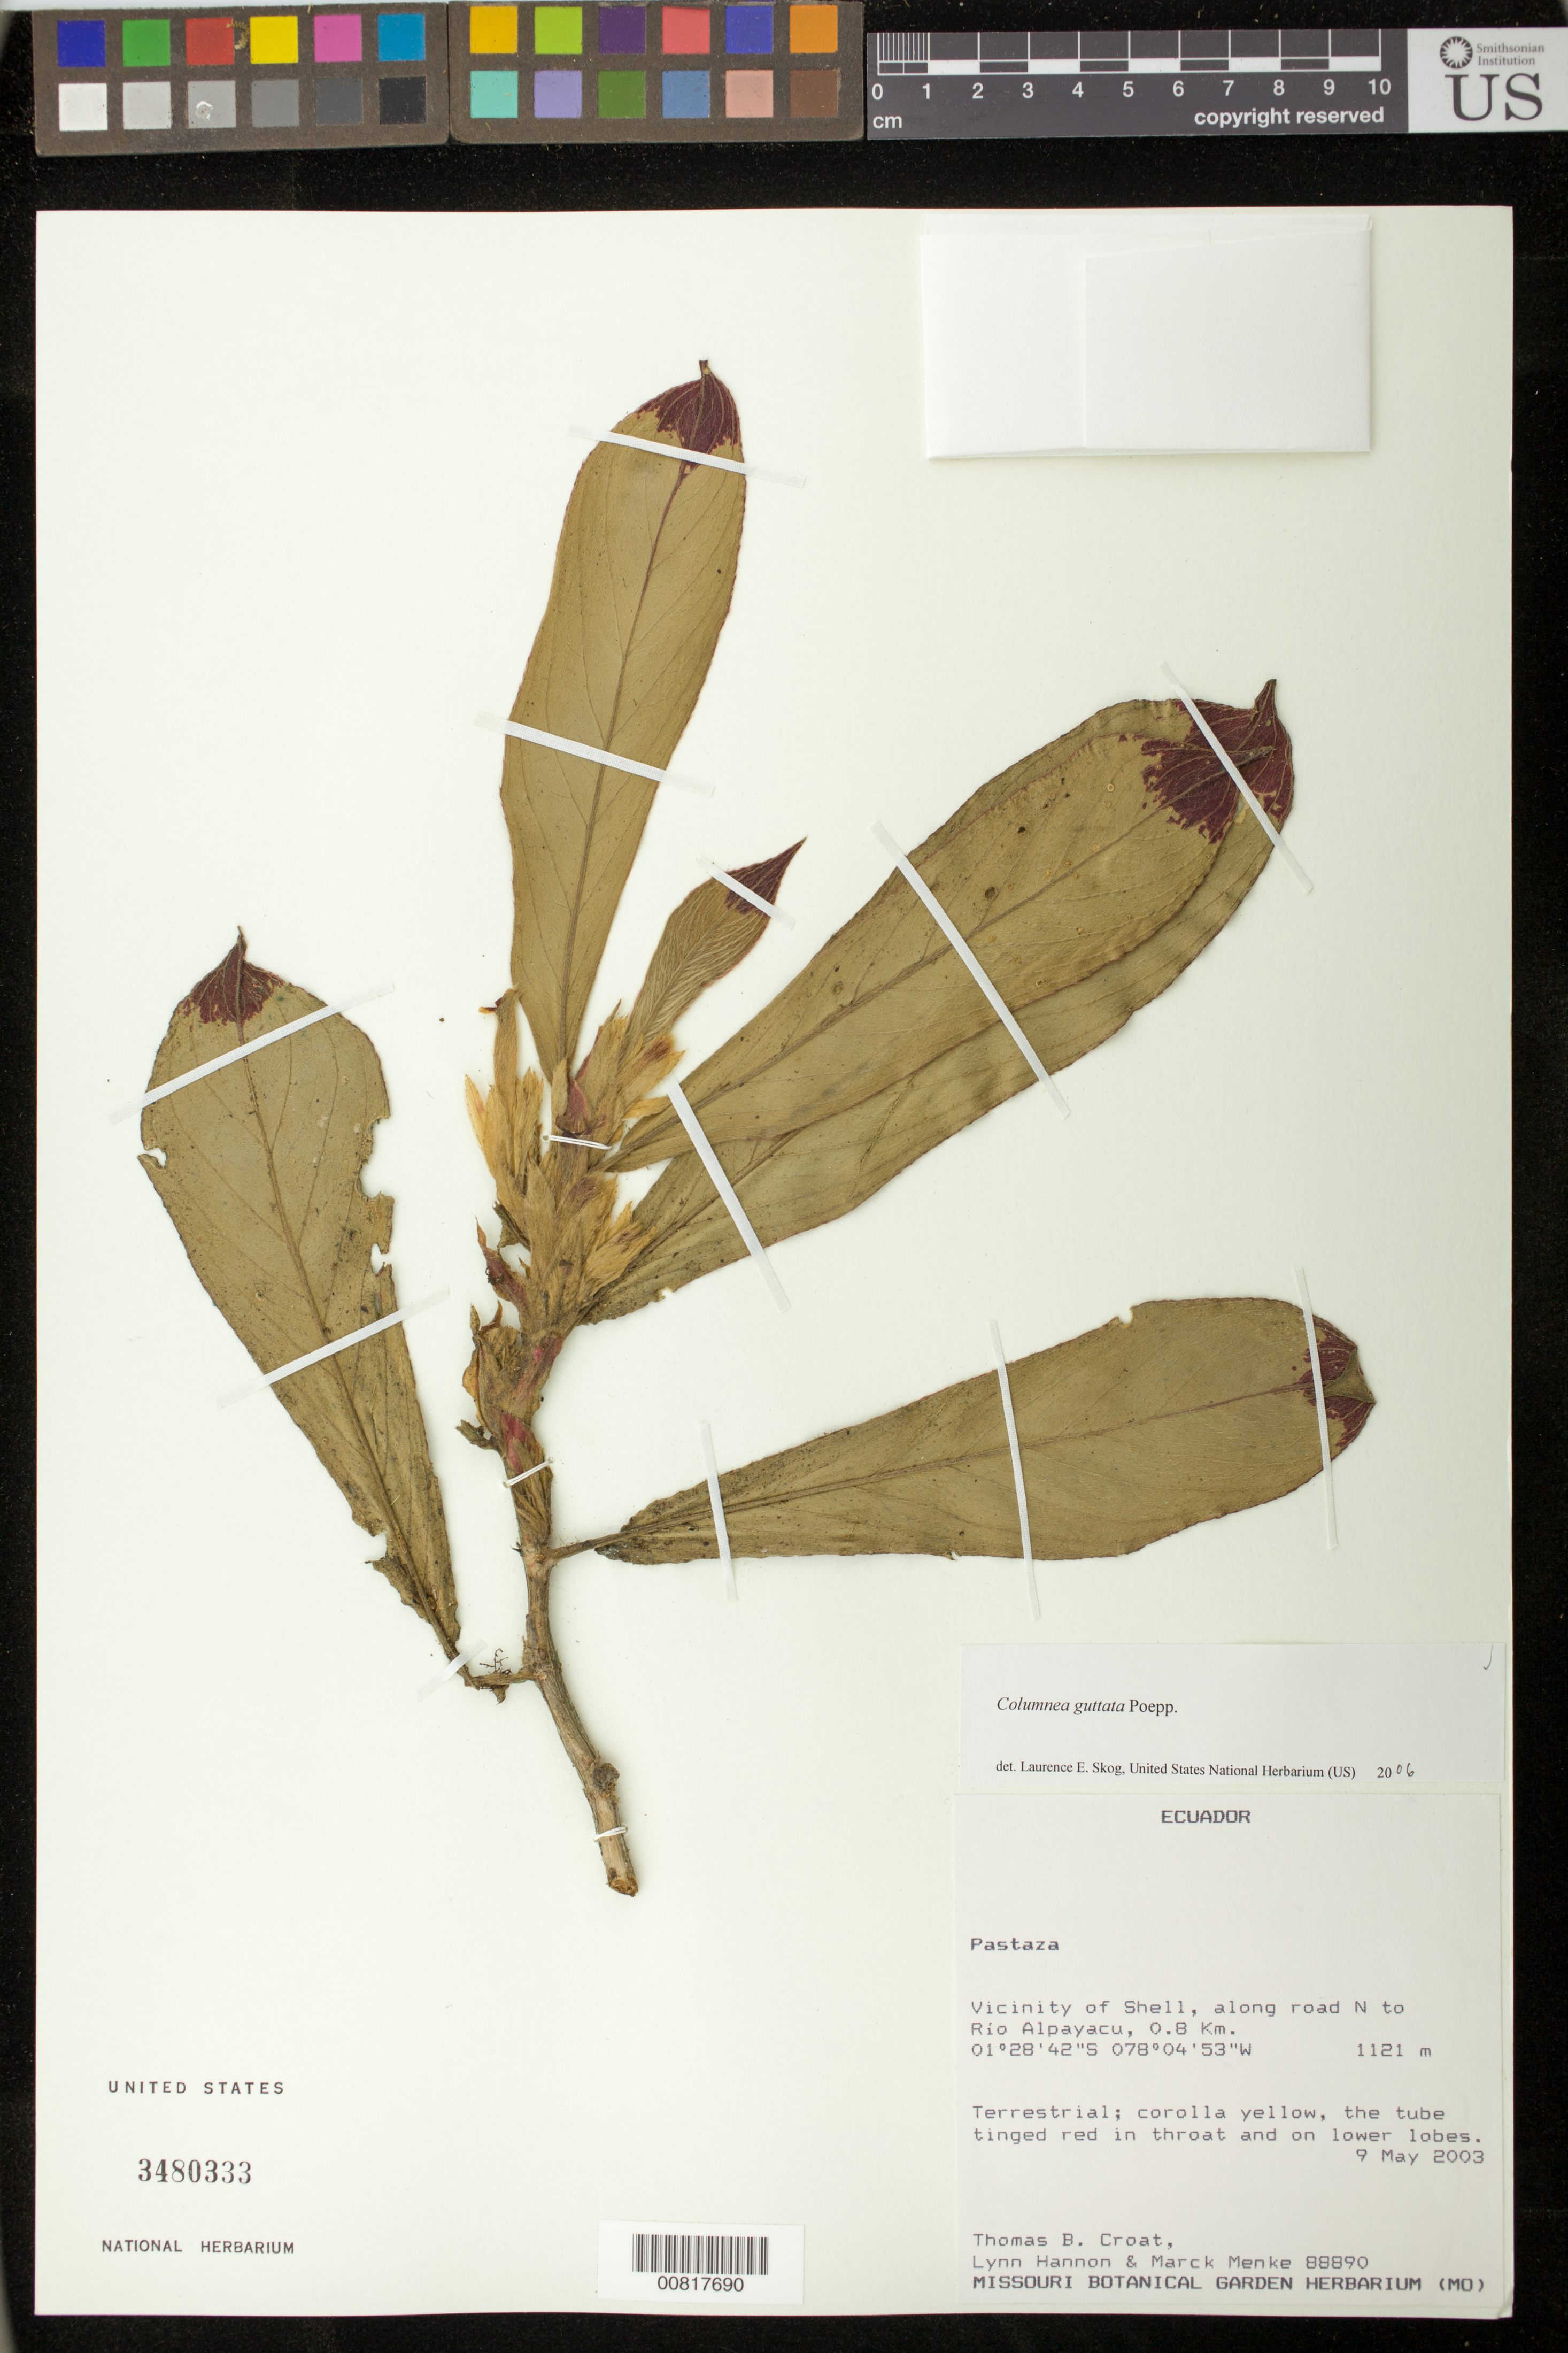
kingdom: Plantae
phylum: Tracheophyta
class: Magnoliopsida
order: Lamiales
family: Gesneriaceae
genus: Columnea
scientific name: Columnea guttata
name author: Poepp.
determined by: Skog, Laurence E.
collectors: T. B. Croat, L. Hannon & M. Menke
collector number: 88890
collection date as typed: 09 May 2003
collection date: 2003-05-09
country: Ecuador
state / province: Pastaza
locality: Vicinity of Shell, along road N to Rio Alpayacu, 0.8 km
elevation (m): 1121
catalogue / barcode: US 3480333